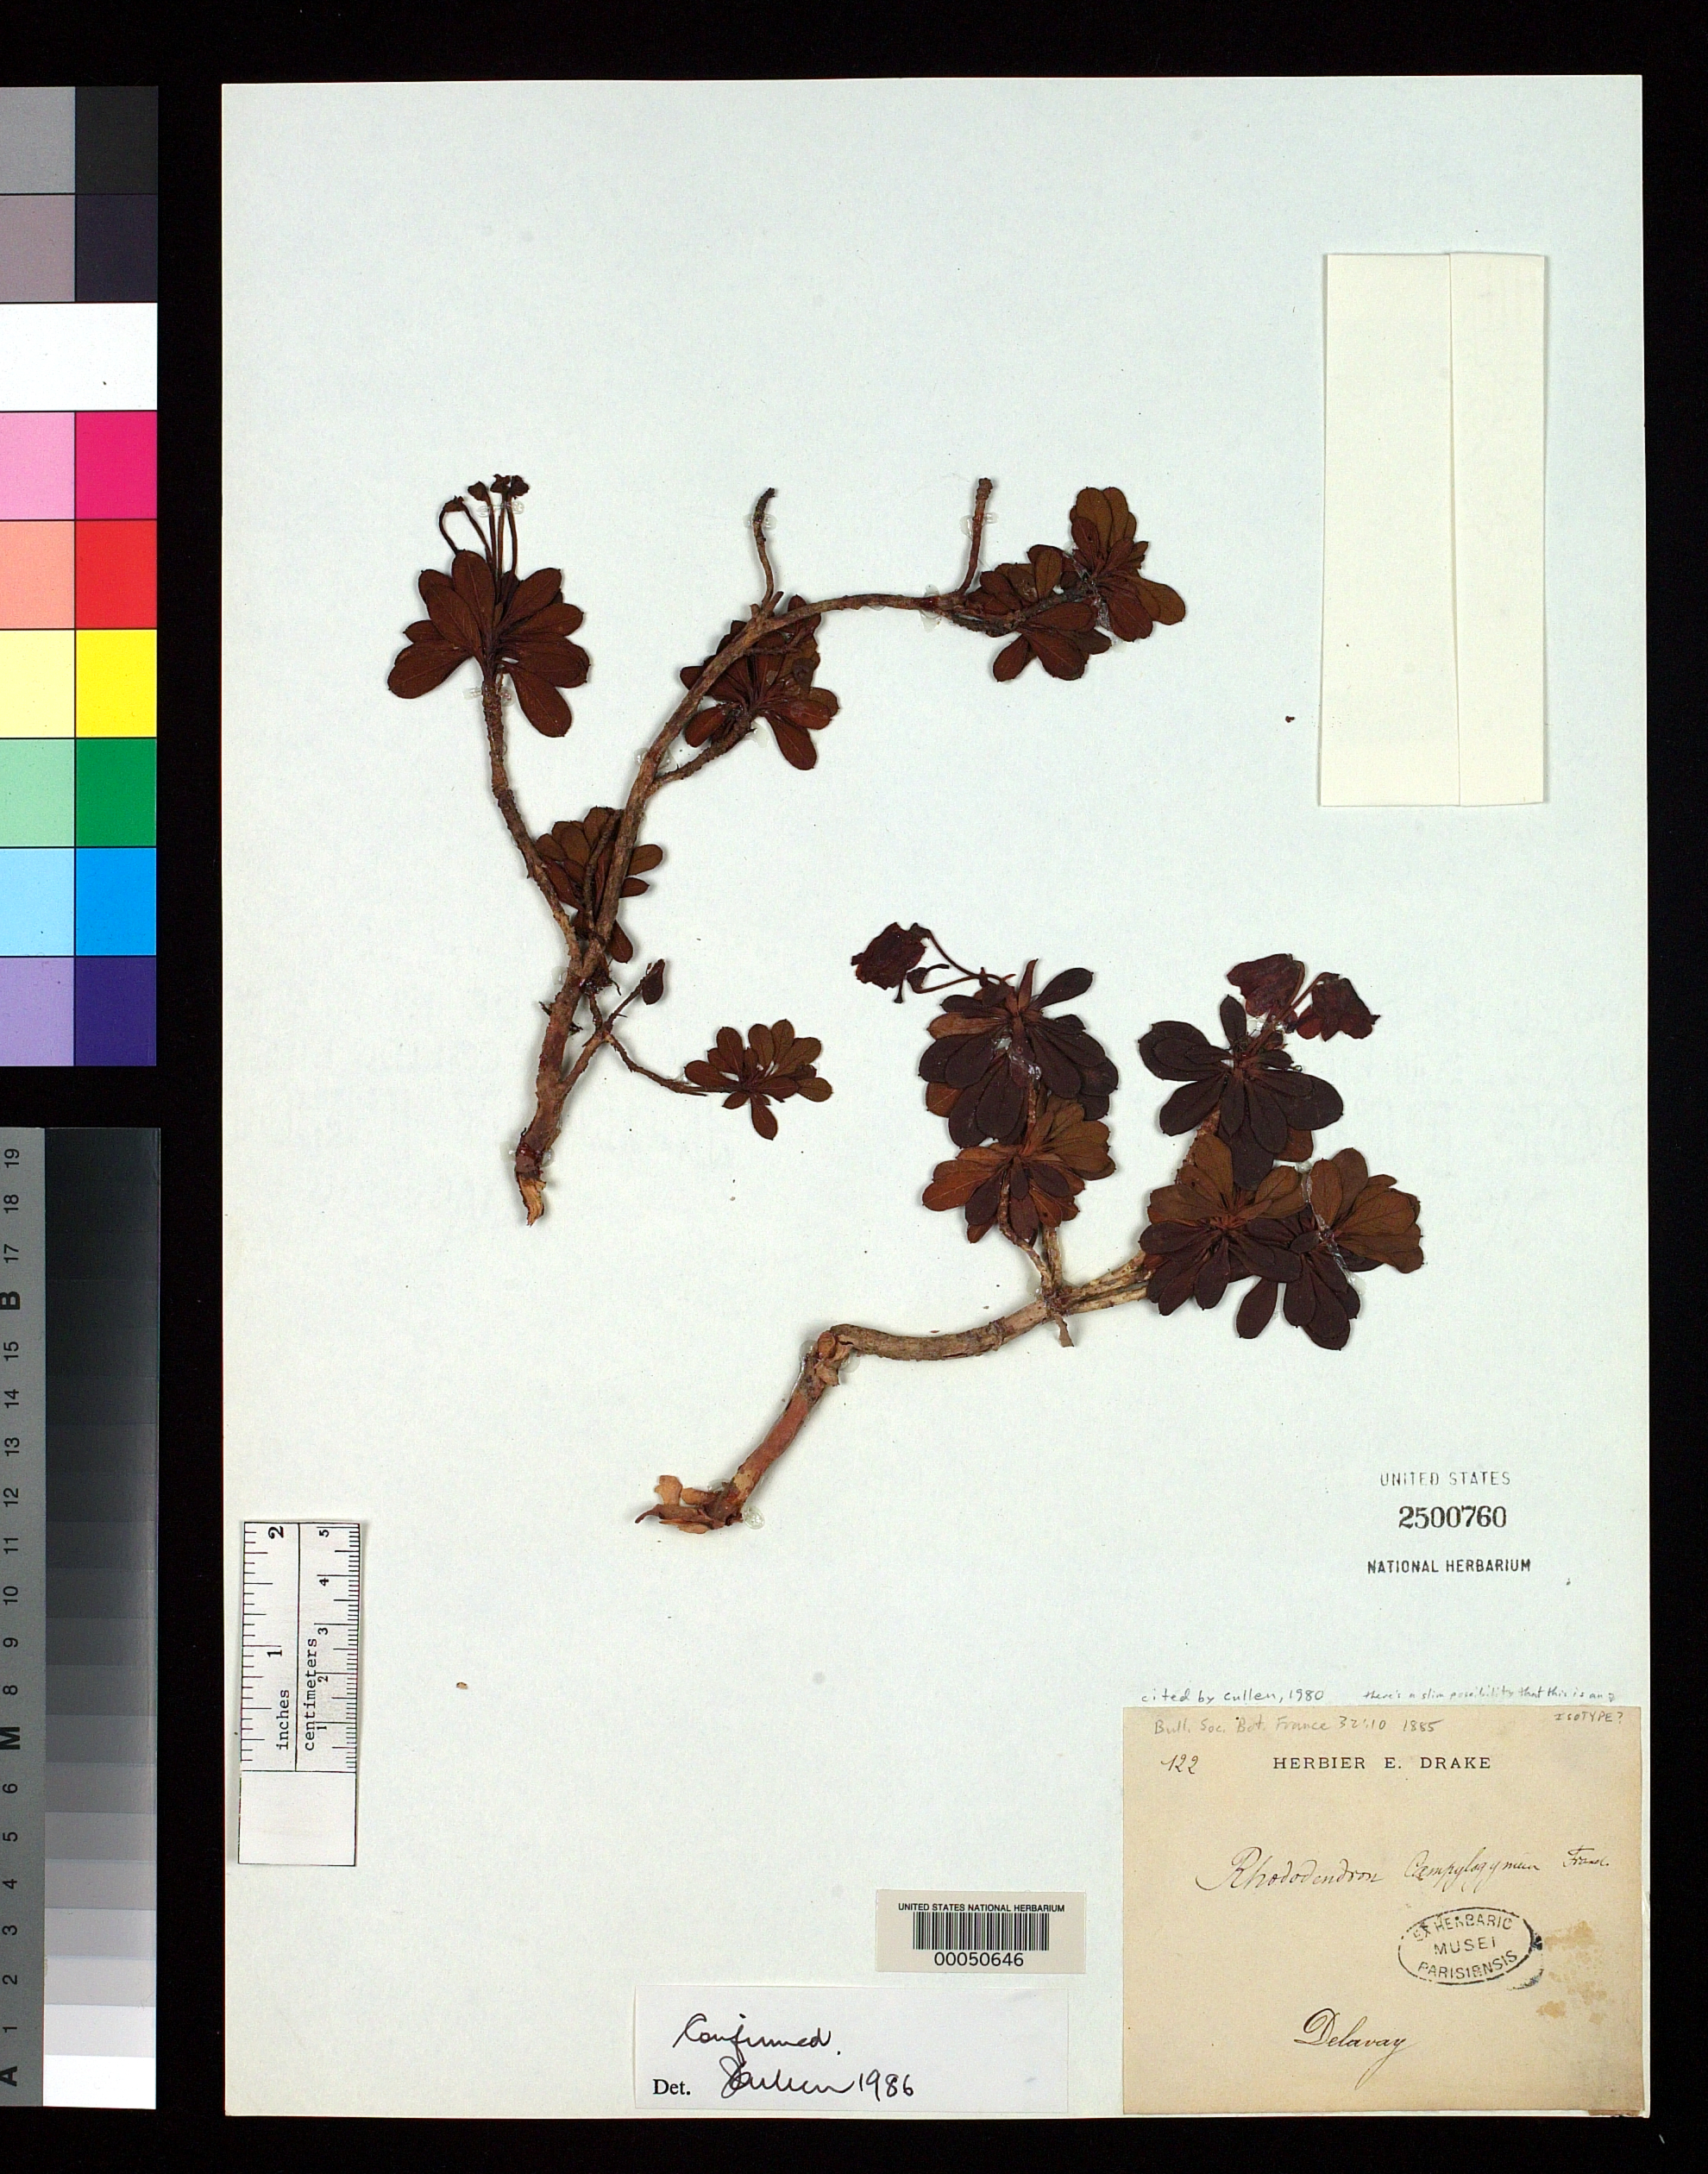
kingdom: Plantae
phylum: Tracheophyta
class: Magnoliopsida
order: Ericales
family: Ericaceae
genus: Rhododendron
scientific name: Rhododendron campylogynum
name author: Franch.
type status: Isotype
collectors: P. Delavay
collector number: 122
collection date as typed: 14 Jun 1884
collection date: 1884-06-14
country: China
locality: Tsang-chan above Tali.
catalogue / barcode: US 2500760